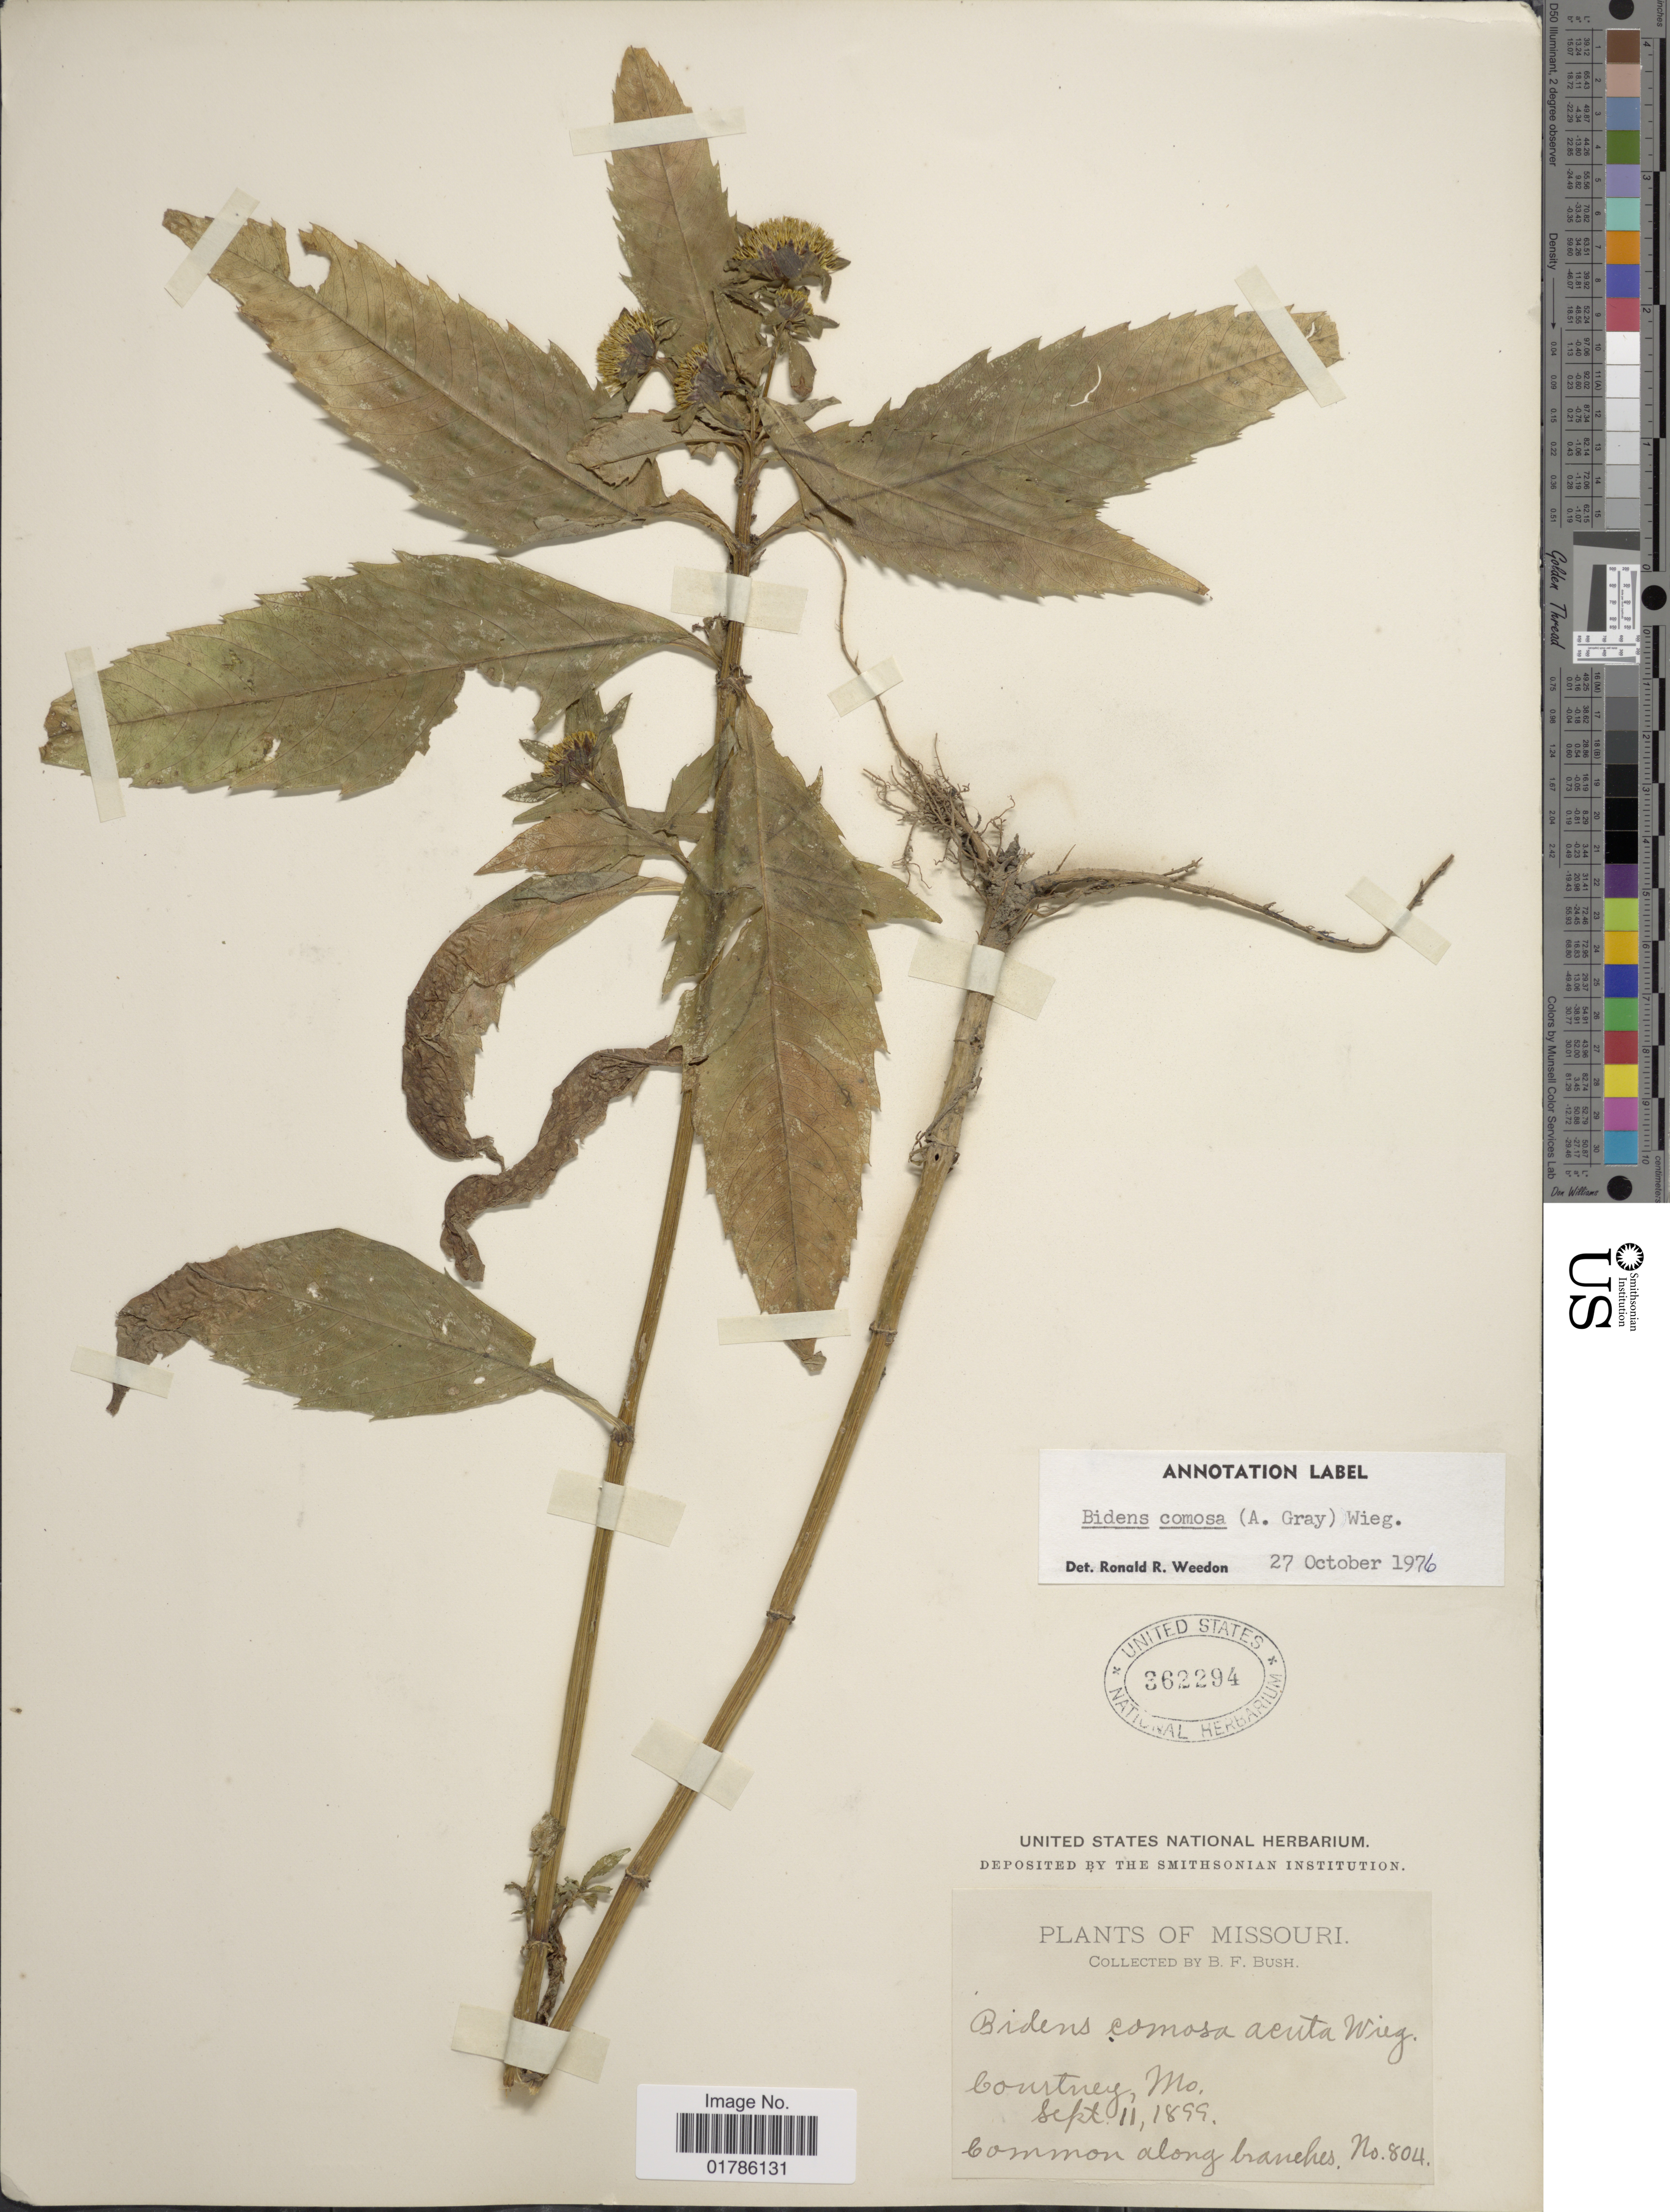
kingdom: Plantae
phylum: Tracheophyta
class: Magnoliopsida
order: Asterales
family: Asteraceae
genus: Bidens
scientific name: Bidens comosa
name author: (A. Gray) Wiegand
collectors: B. F. Bush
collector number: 804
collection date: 1899-09-11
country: United States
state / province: Missouri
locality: Courtney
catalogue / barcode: US 362294